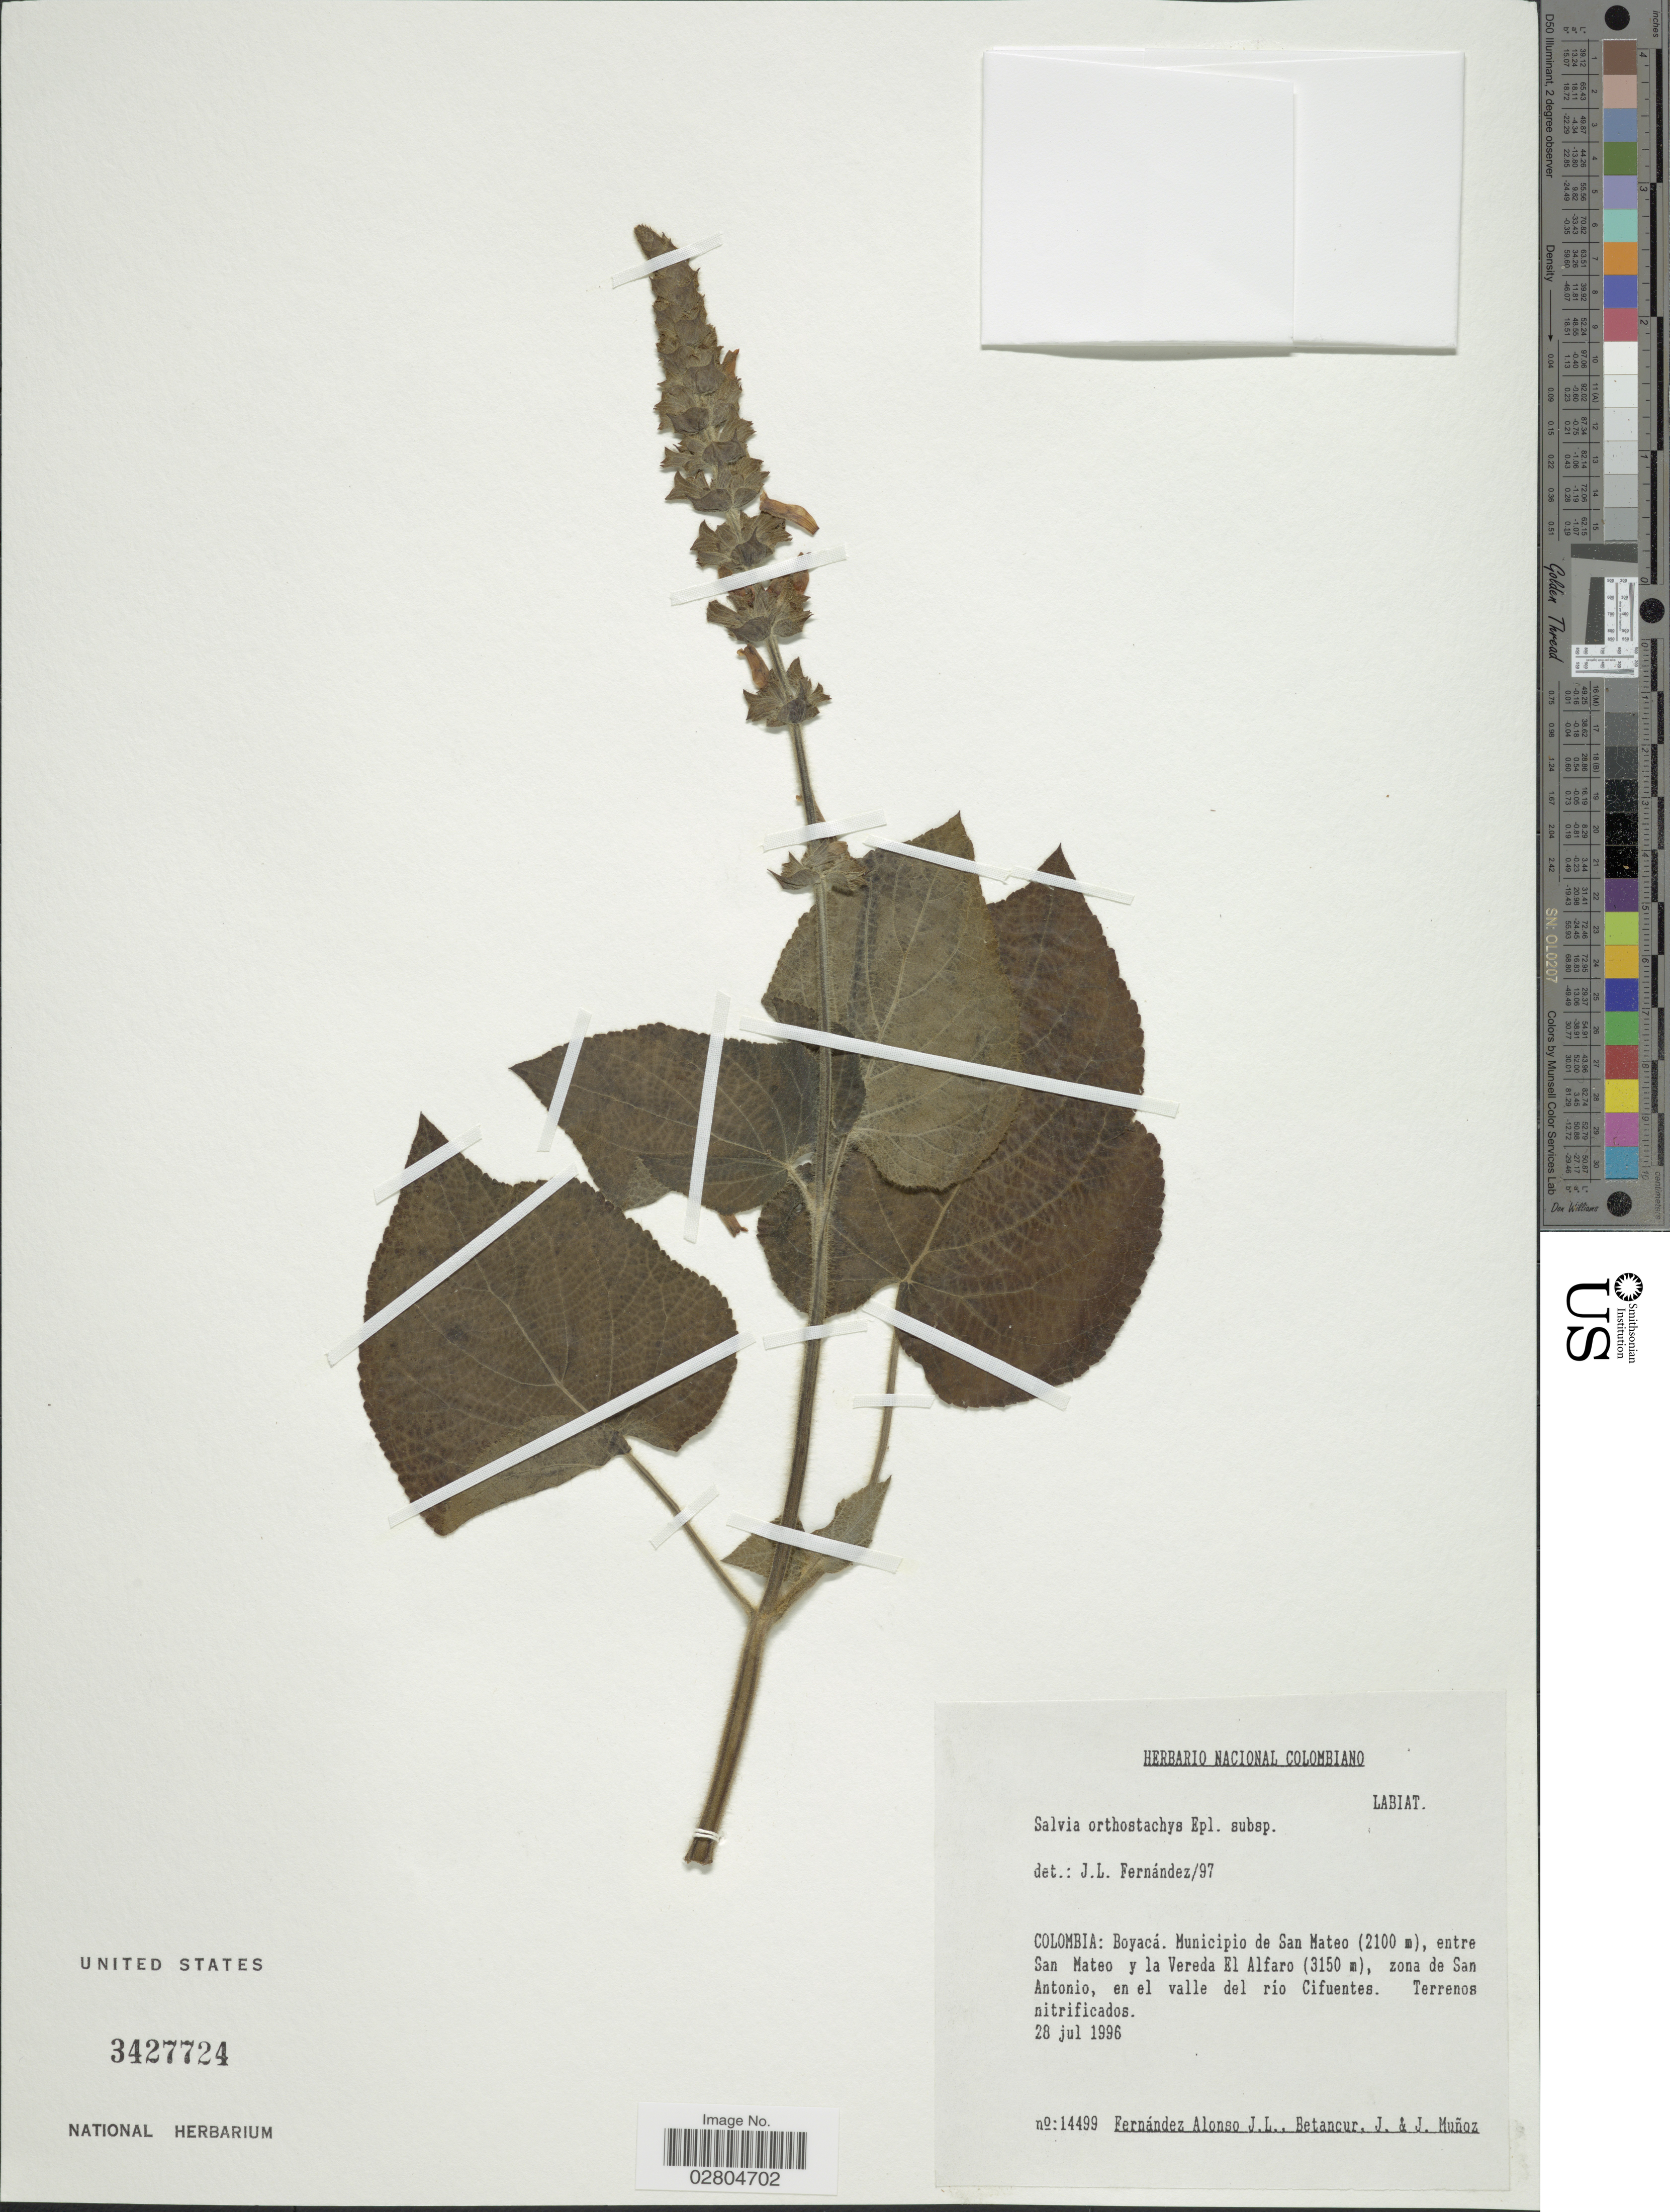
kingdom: Plantae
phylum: Tracheophyta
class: Magnoliopsida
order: Lamiales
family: Lamiaceae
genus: Salvia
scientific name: Salvia orthostachys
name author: Epling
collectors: J. L. Fernández-Alonso, J. Betancur & J. Muñoz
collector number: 14499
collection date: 1996-07-28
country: Colombia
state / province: Boyacá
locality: Municipio de San Mateo, entre San Mateo y la Vereda El Alfaro, zona de San Antonio, en el valle del río Cifuentes.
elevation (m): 2100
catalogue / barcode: US 3427724